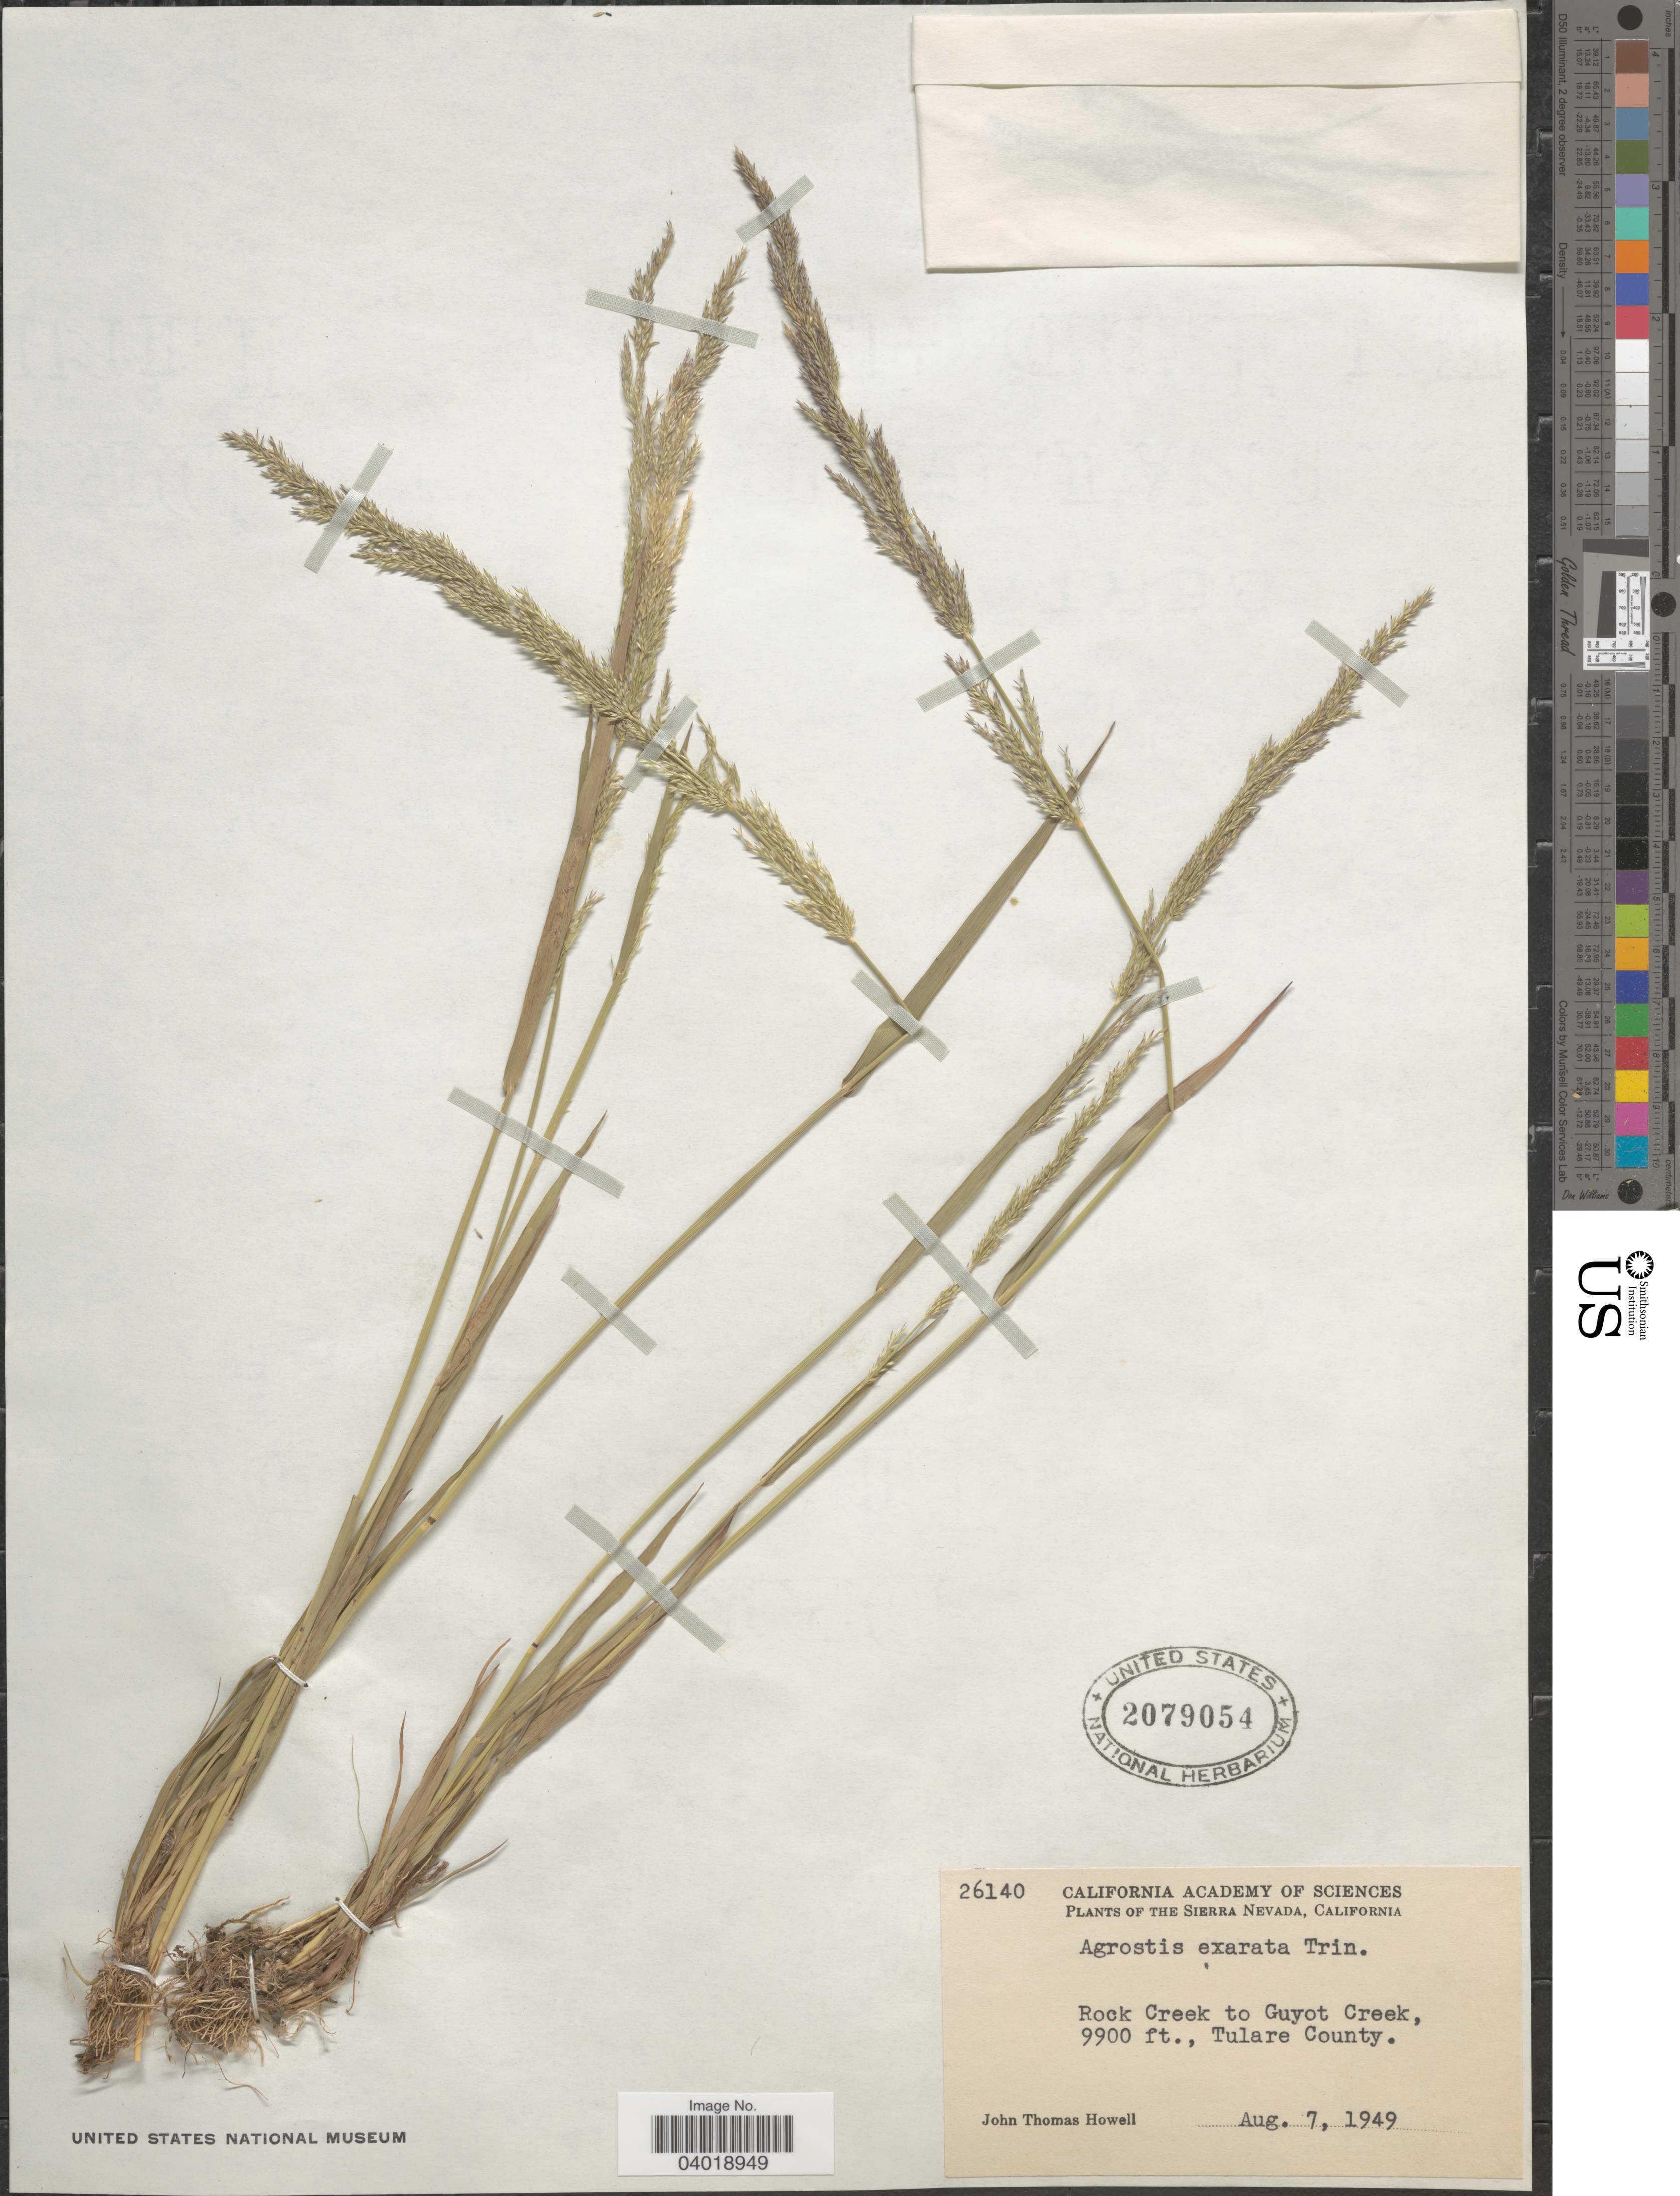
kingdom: Plantae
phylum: Tracheophyta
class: Liliopsida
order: Poales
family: Poaceae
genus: Agrostis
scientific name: Agrostis exarata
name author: Trin.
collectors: J. T. Howell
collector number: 26140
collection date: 1949-08-07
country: United States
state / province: California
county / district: Tulare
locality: Sierra Nevada. Rock Creek to Guyot Creek, Tulare County.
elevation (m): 3018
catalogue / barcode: US 2079054